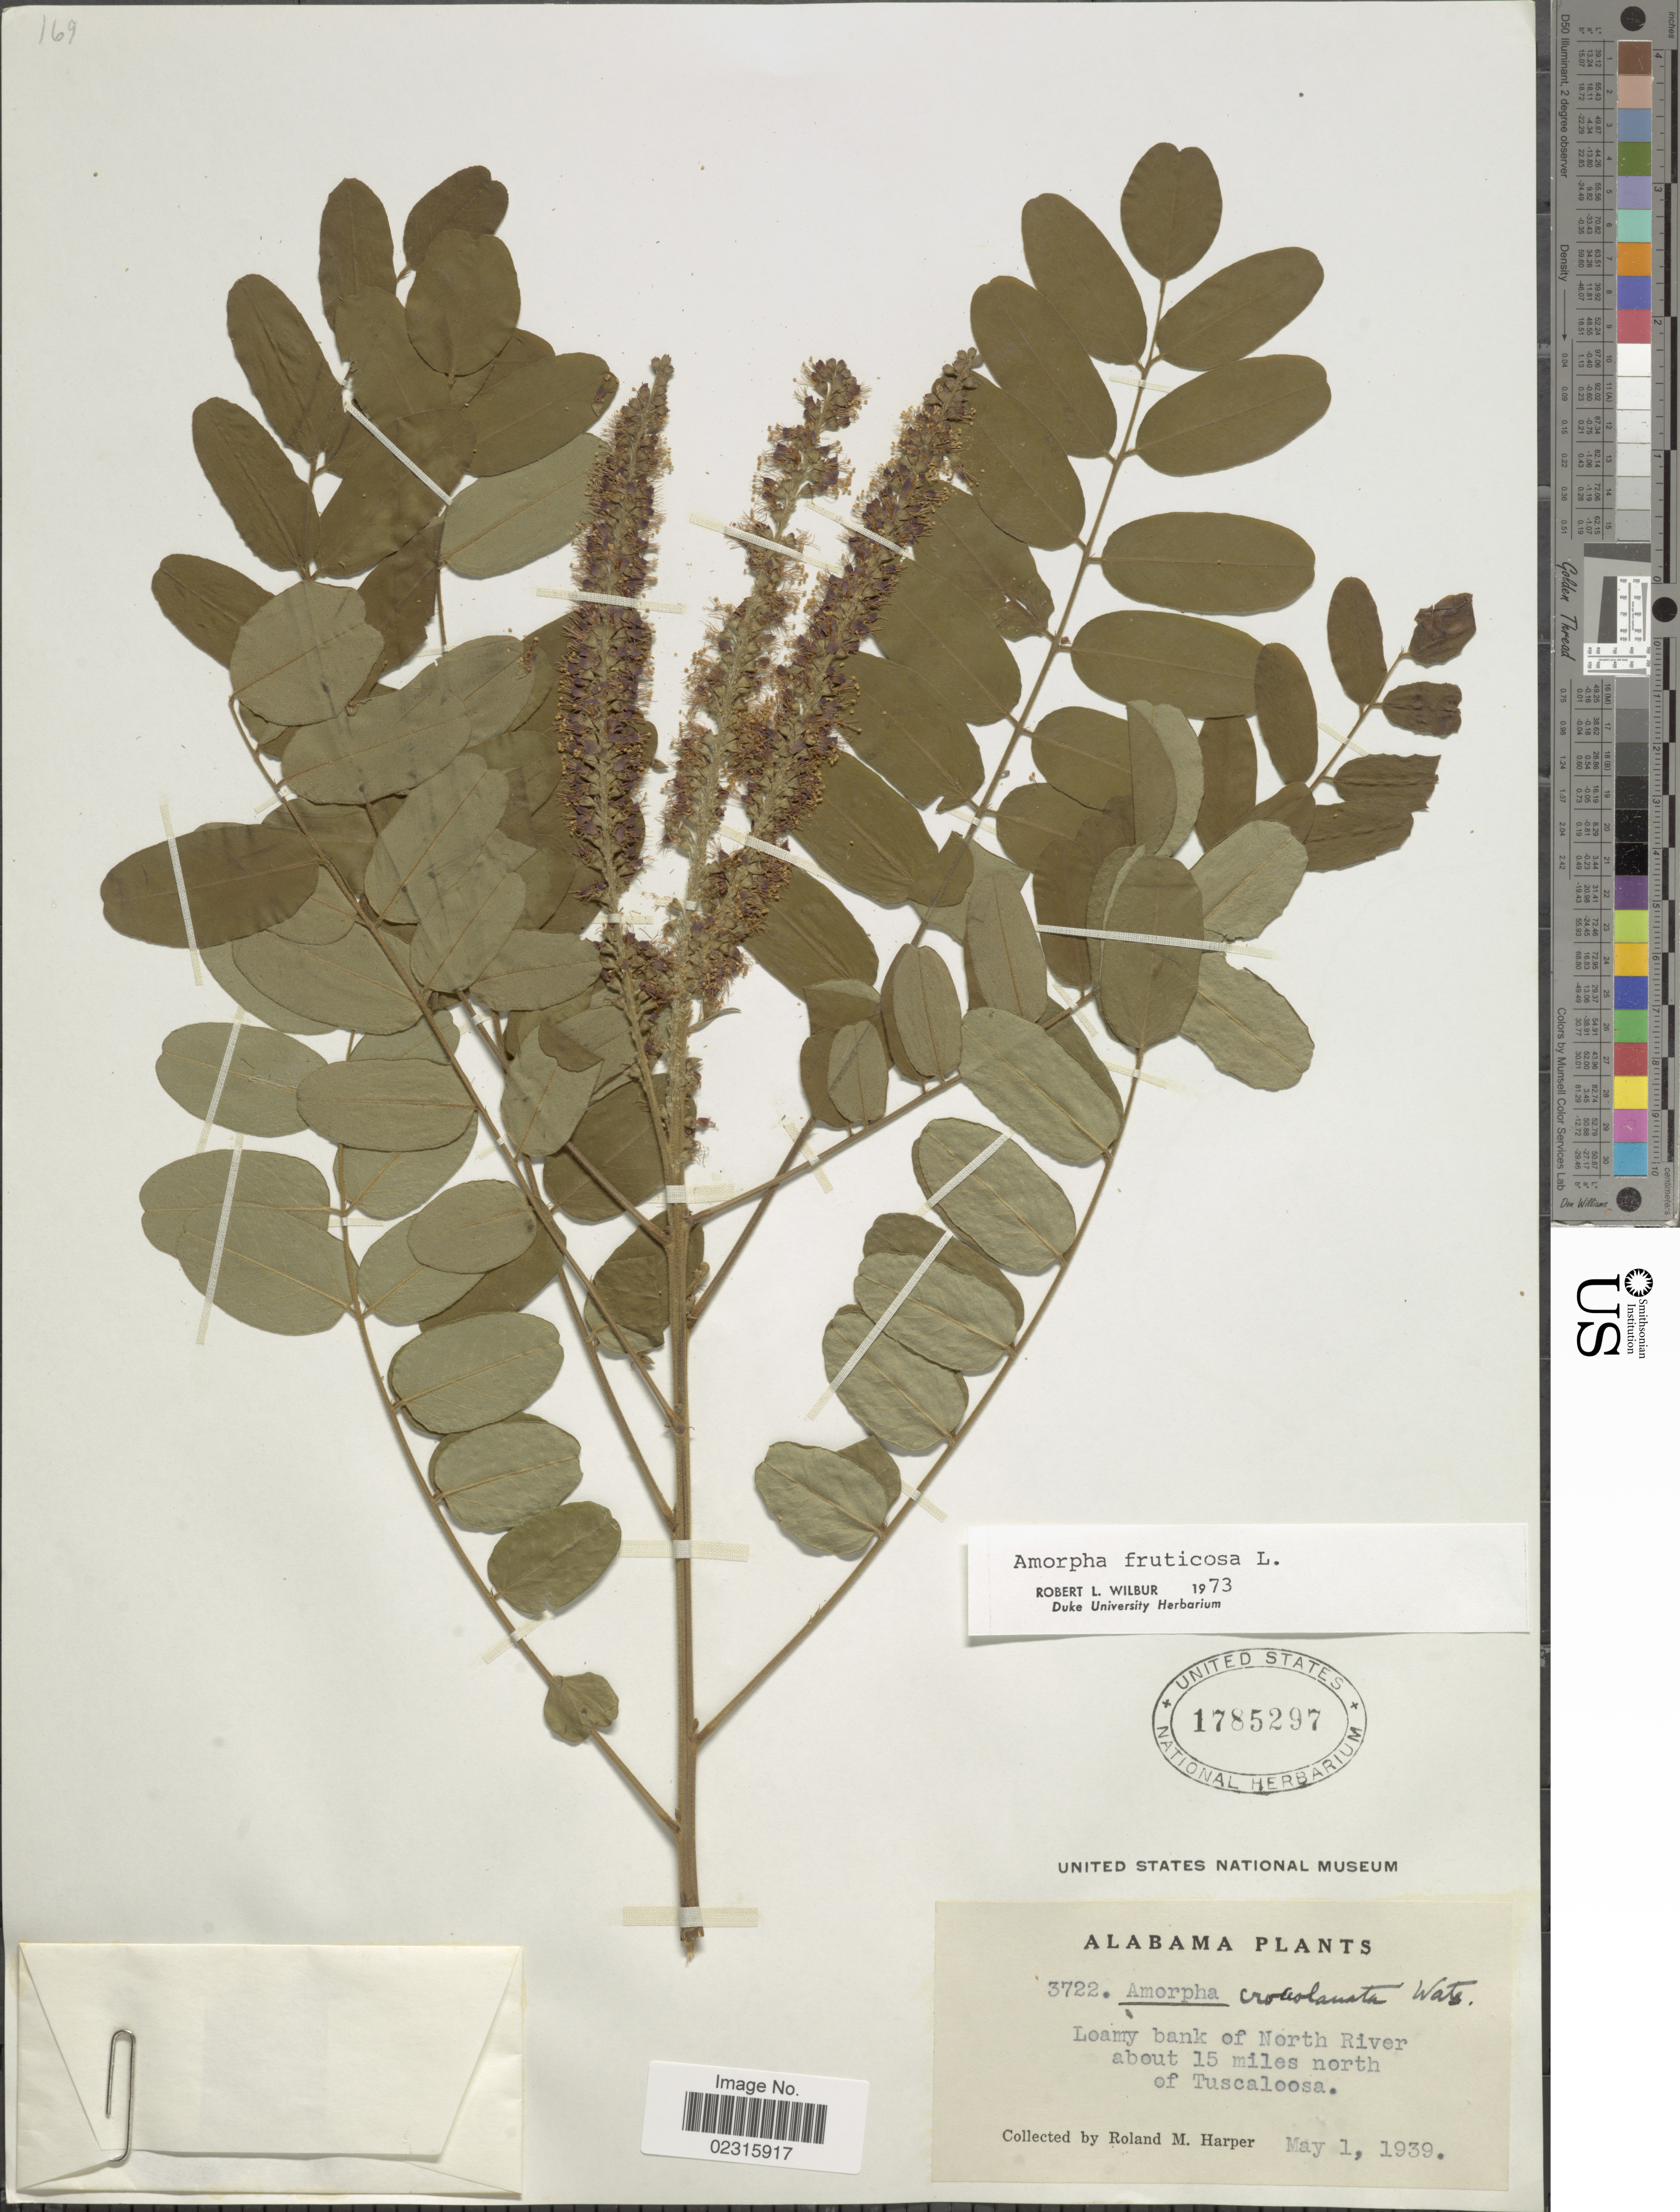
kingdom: Plantae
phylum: Tracheophyta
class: Magnoliopsida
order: Fabales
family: Fabaceae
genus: Amorpha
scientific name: Amorpha fruticosa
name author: L.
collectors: R. M. Harper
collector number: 3722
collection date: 1939-05-01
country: United States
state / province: Alabama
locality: Loamy bank of North River about 15 miles north of Tuscaloosa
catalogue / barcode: US 1785297